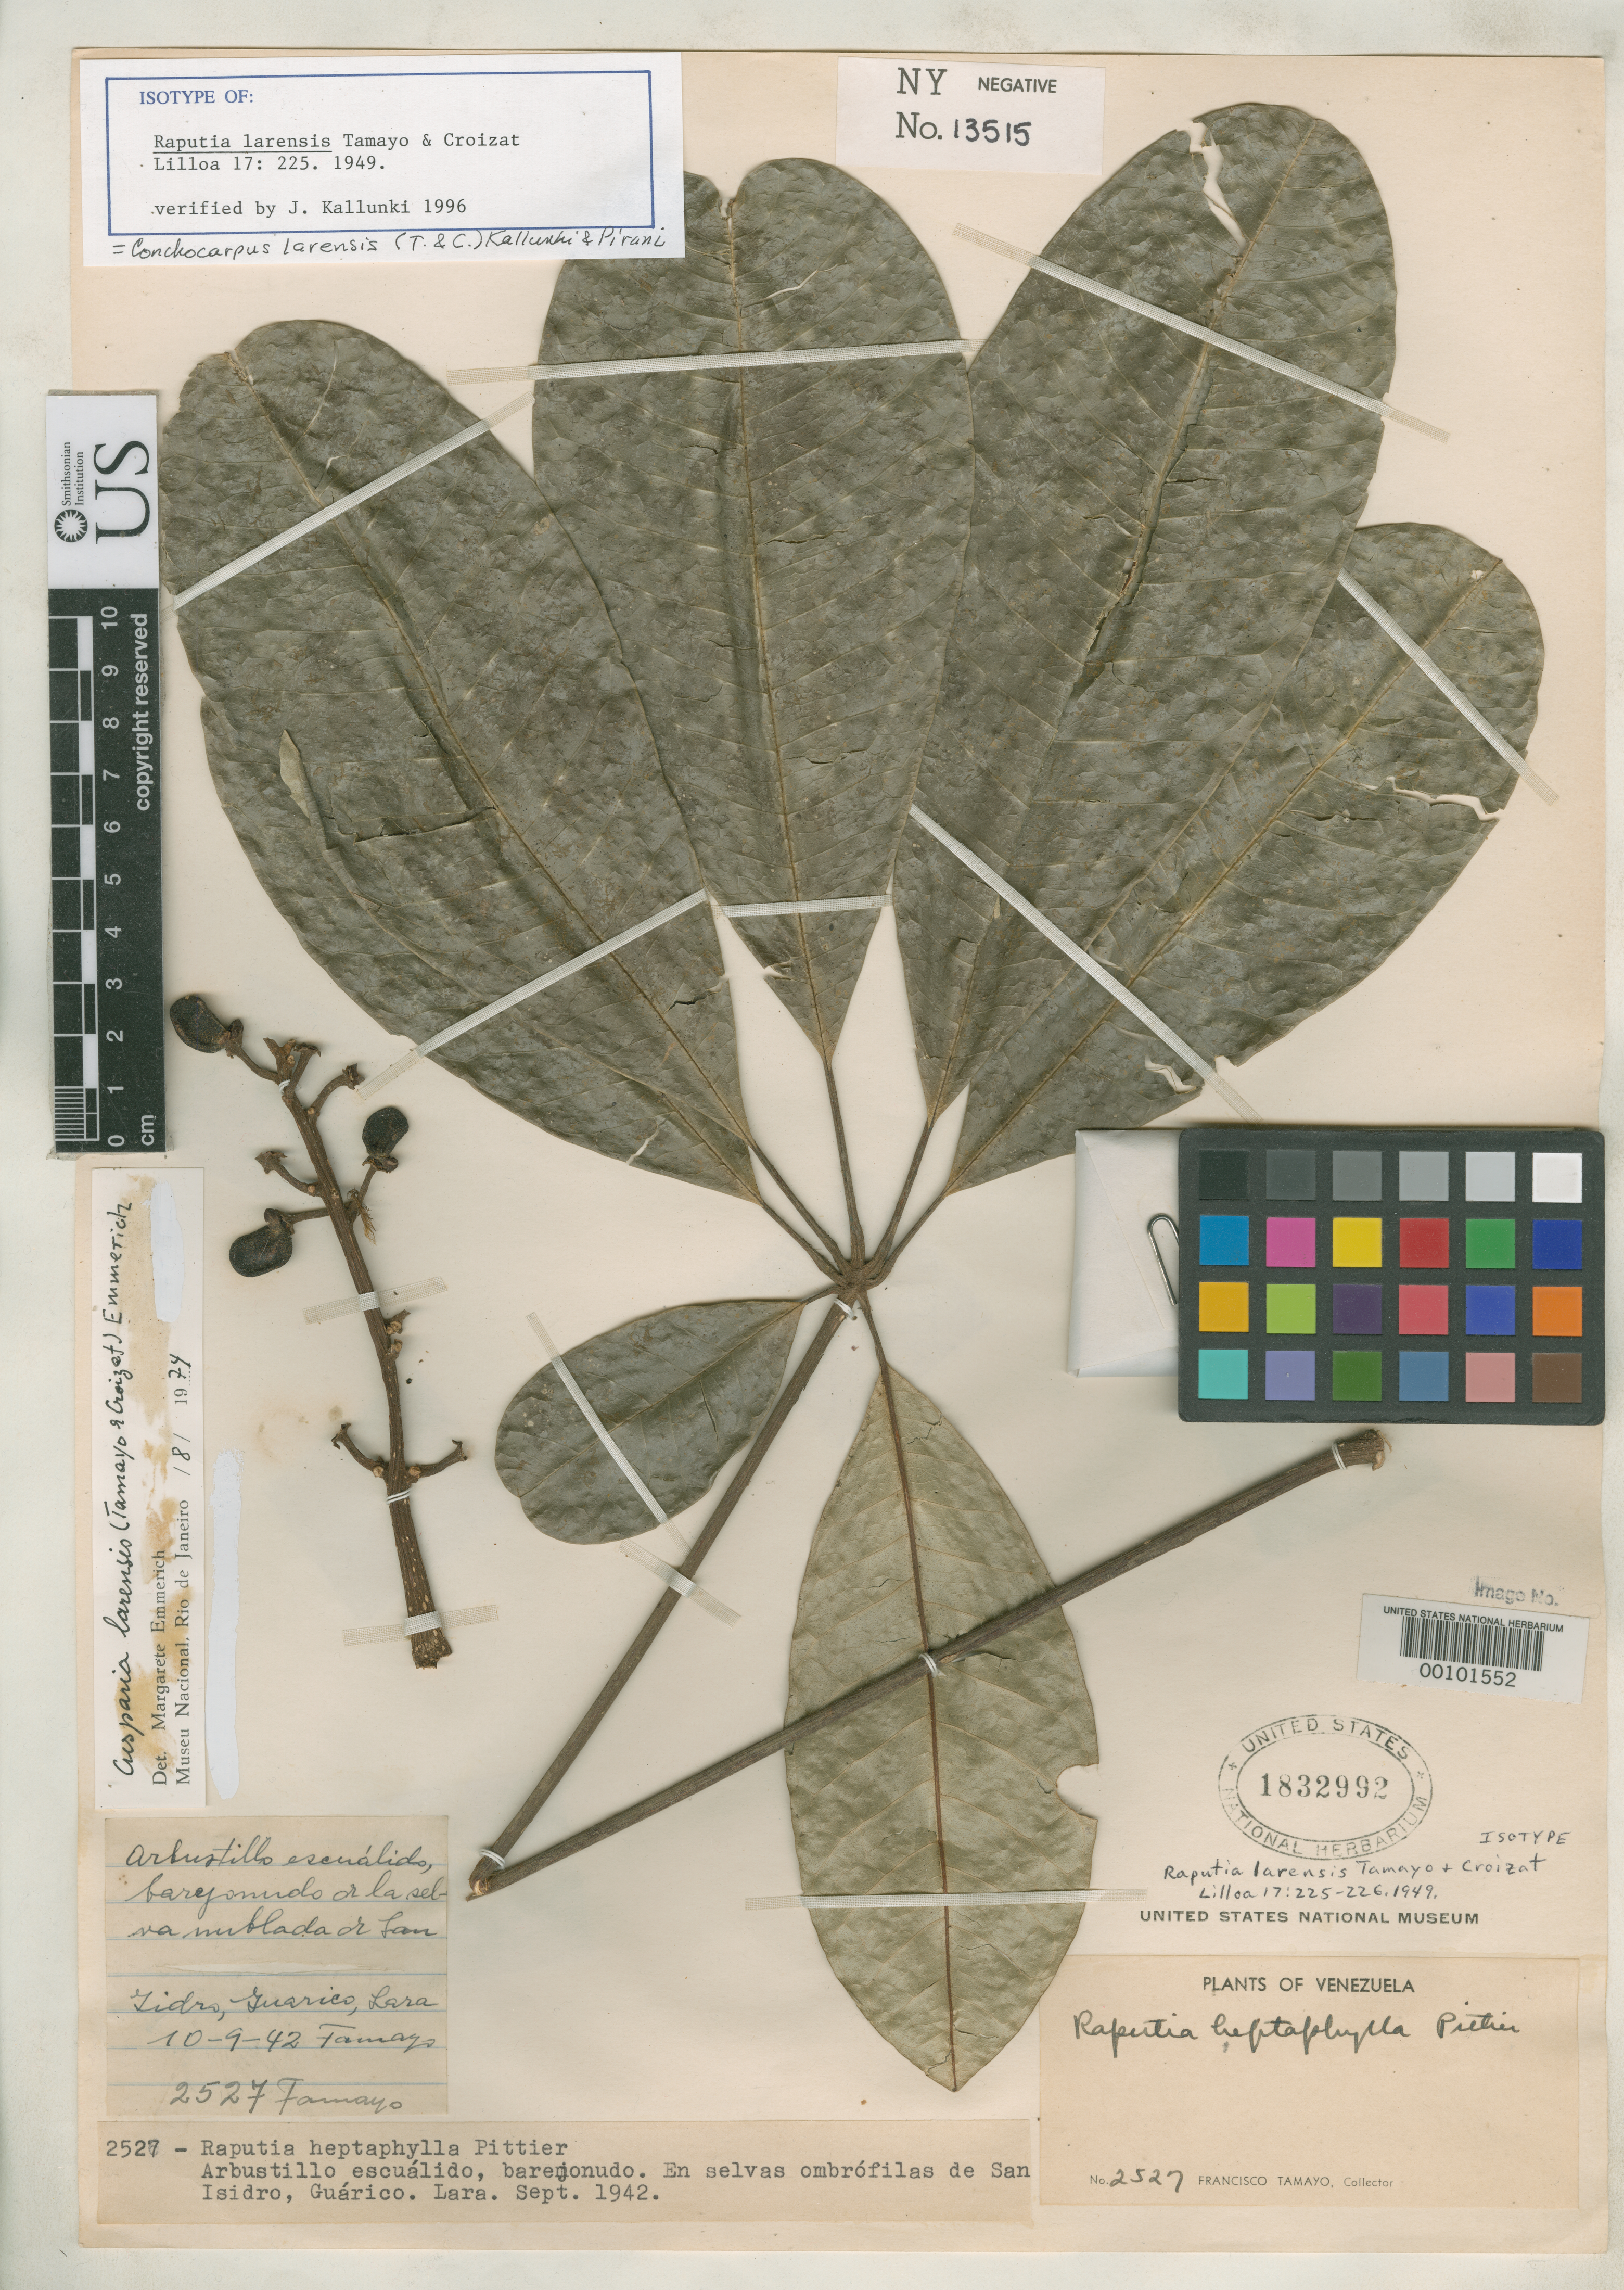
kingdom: Plantae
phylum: Tracheophyta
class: Magnoliopsida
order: Sapindales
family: Rutaceae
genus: Raputia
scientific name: Raputia larensis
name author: Tamayo & Croizat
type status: Isotype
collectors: F. Tamayo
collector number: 2527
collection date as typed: Sep 1942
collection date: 1942-09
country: Venezuela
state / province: Guárico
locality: San Isidro.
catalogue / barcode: US 1832992